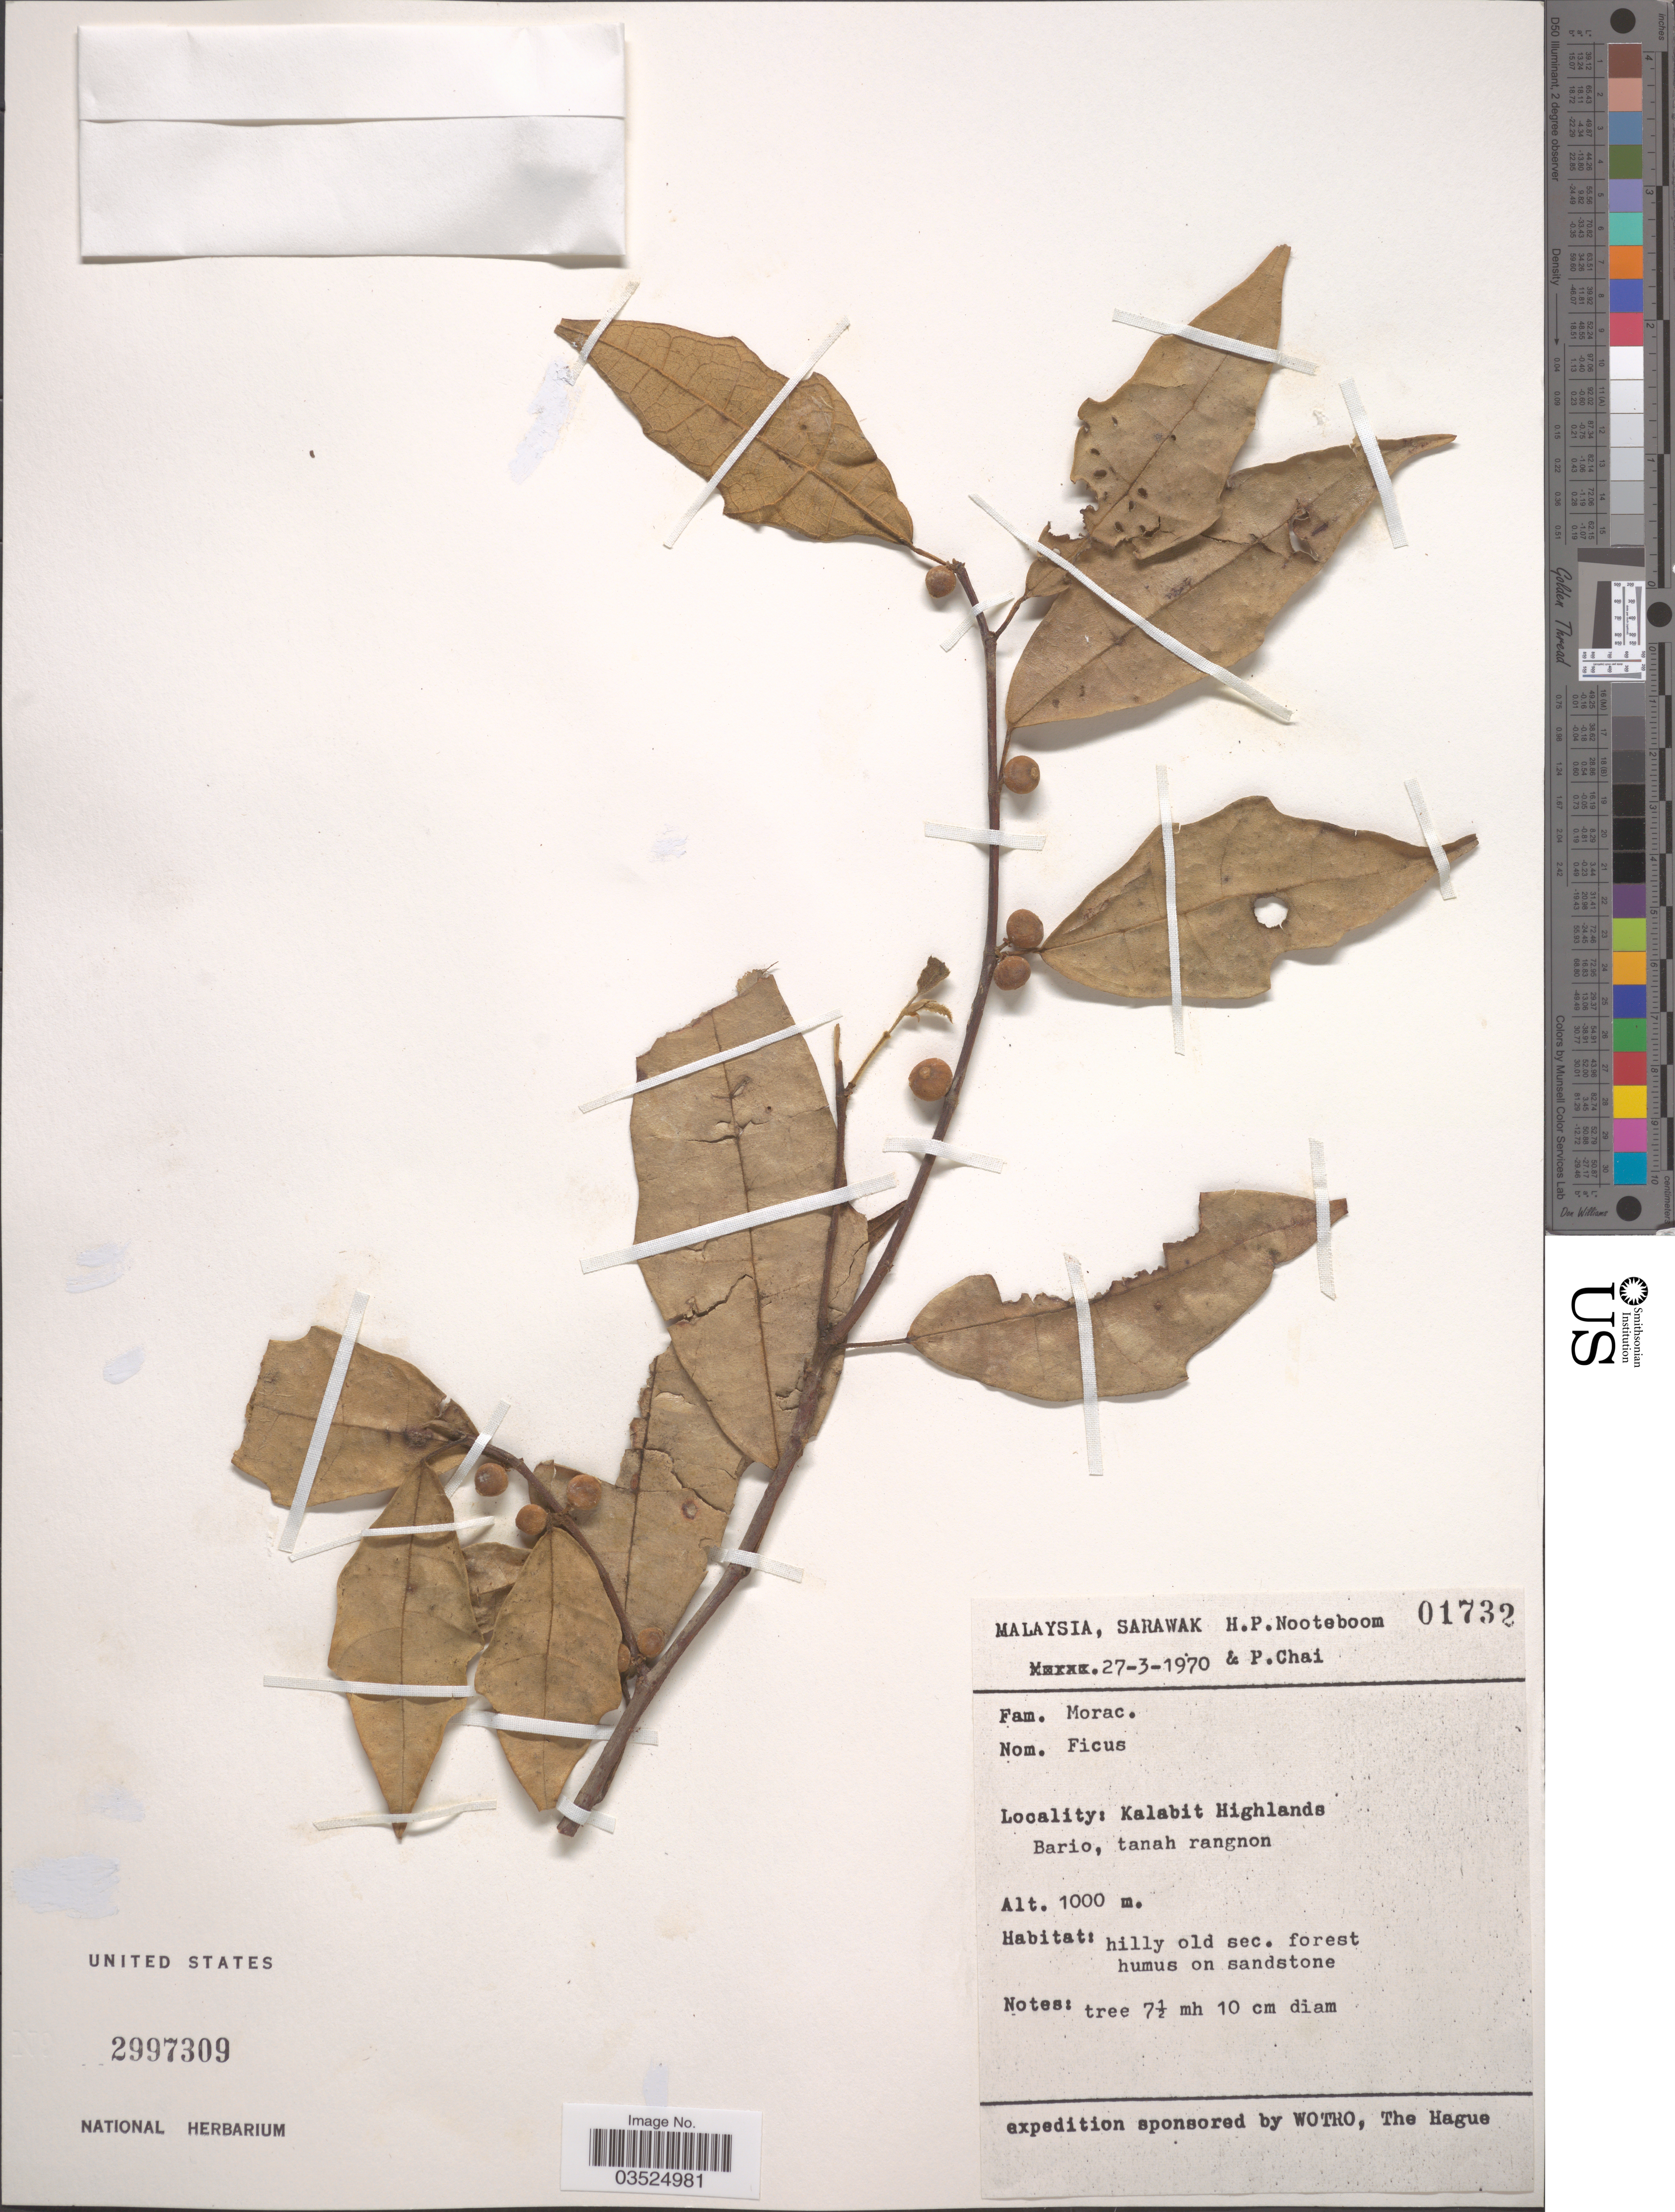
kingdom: Plantae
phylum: Tracheophyta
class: Magnoliopsida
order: Rosales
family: Moraceae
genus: Ficus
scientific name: Ficus sp.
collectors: H. P. Nooteboom & P. Chai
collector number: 01732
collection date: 1970-03-27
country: Malaysia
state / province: Sarawak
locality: Kalabit Highlands. Bario, tanah rangnon.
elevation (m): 1000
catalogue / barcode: US 2997309